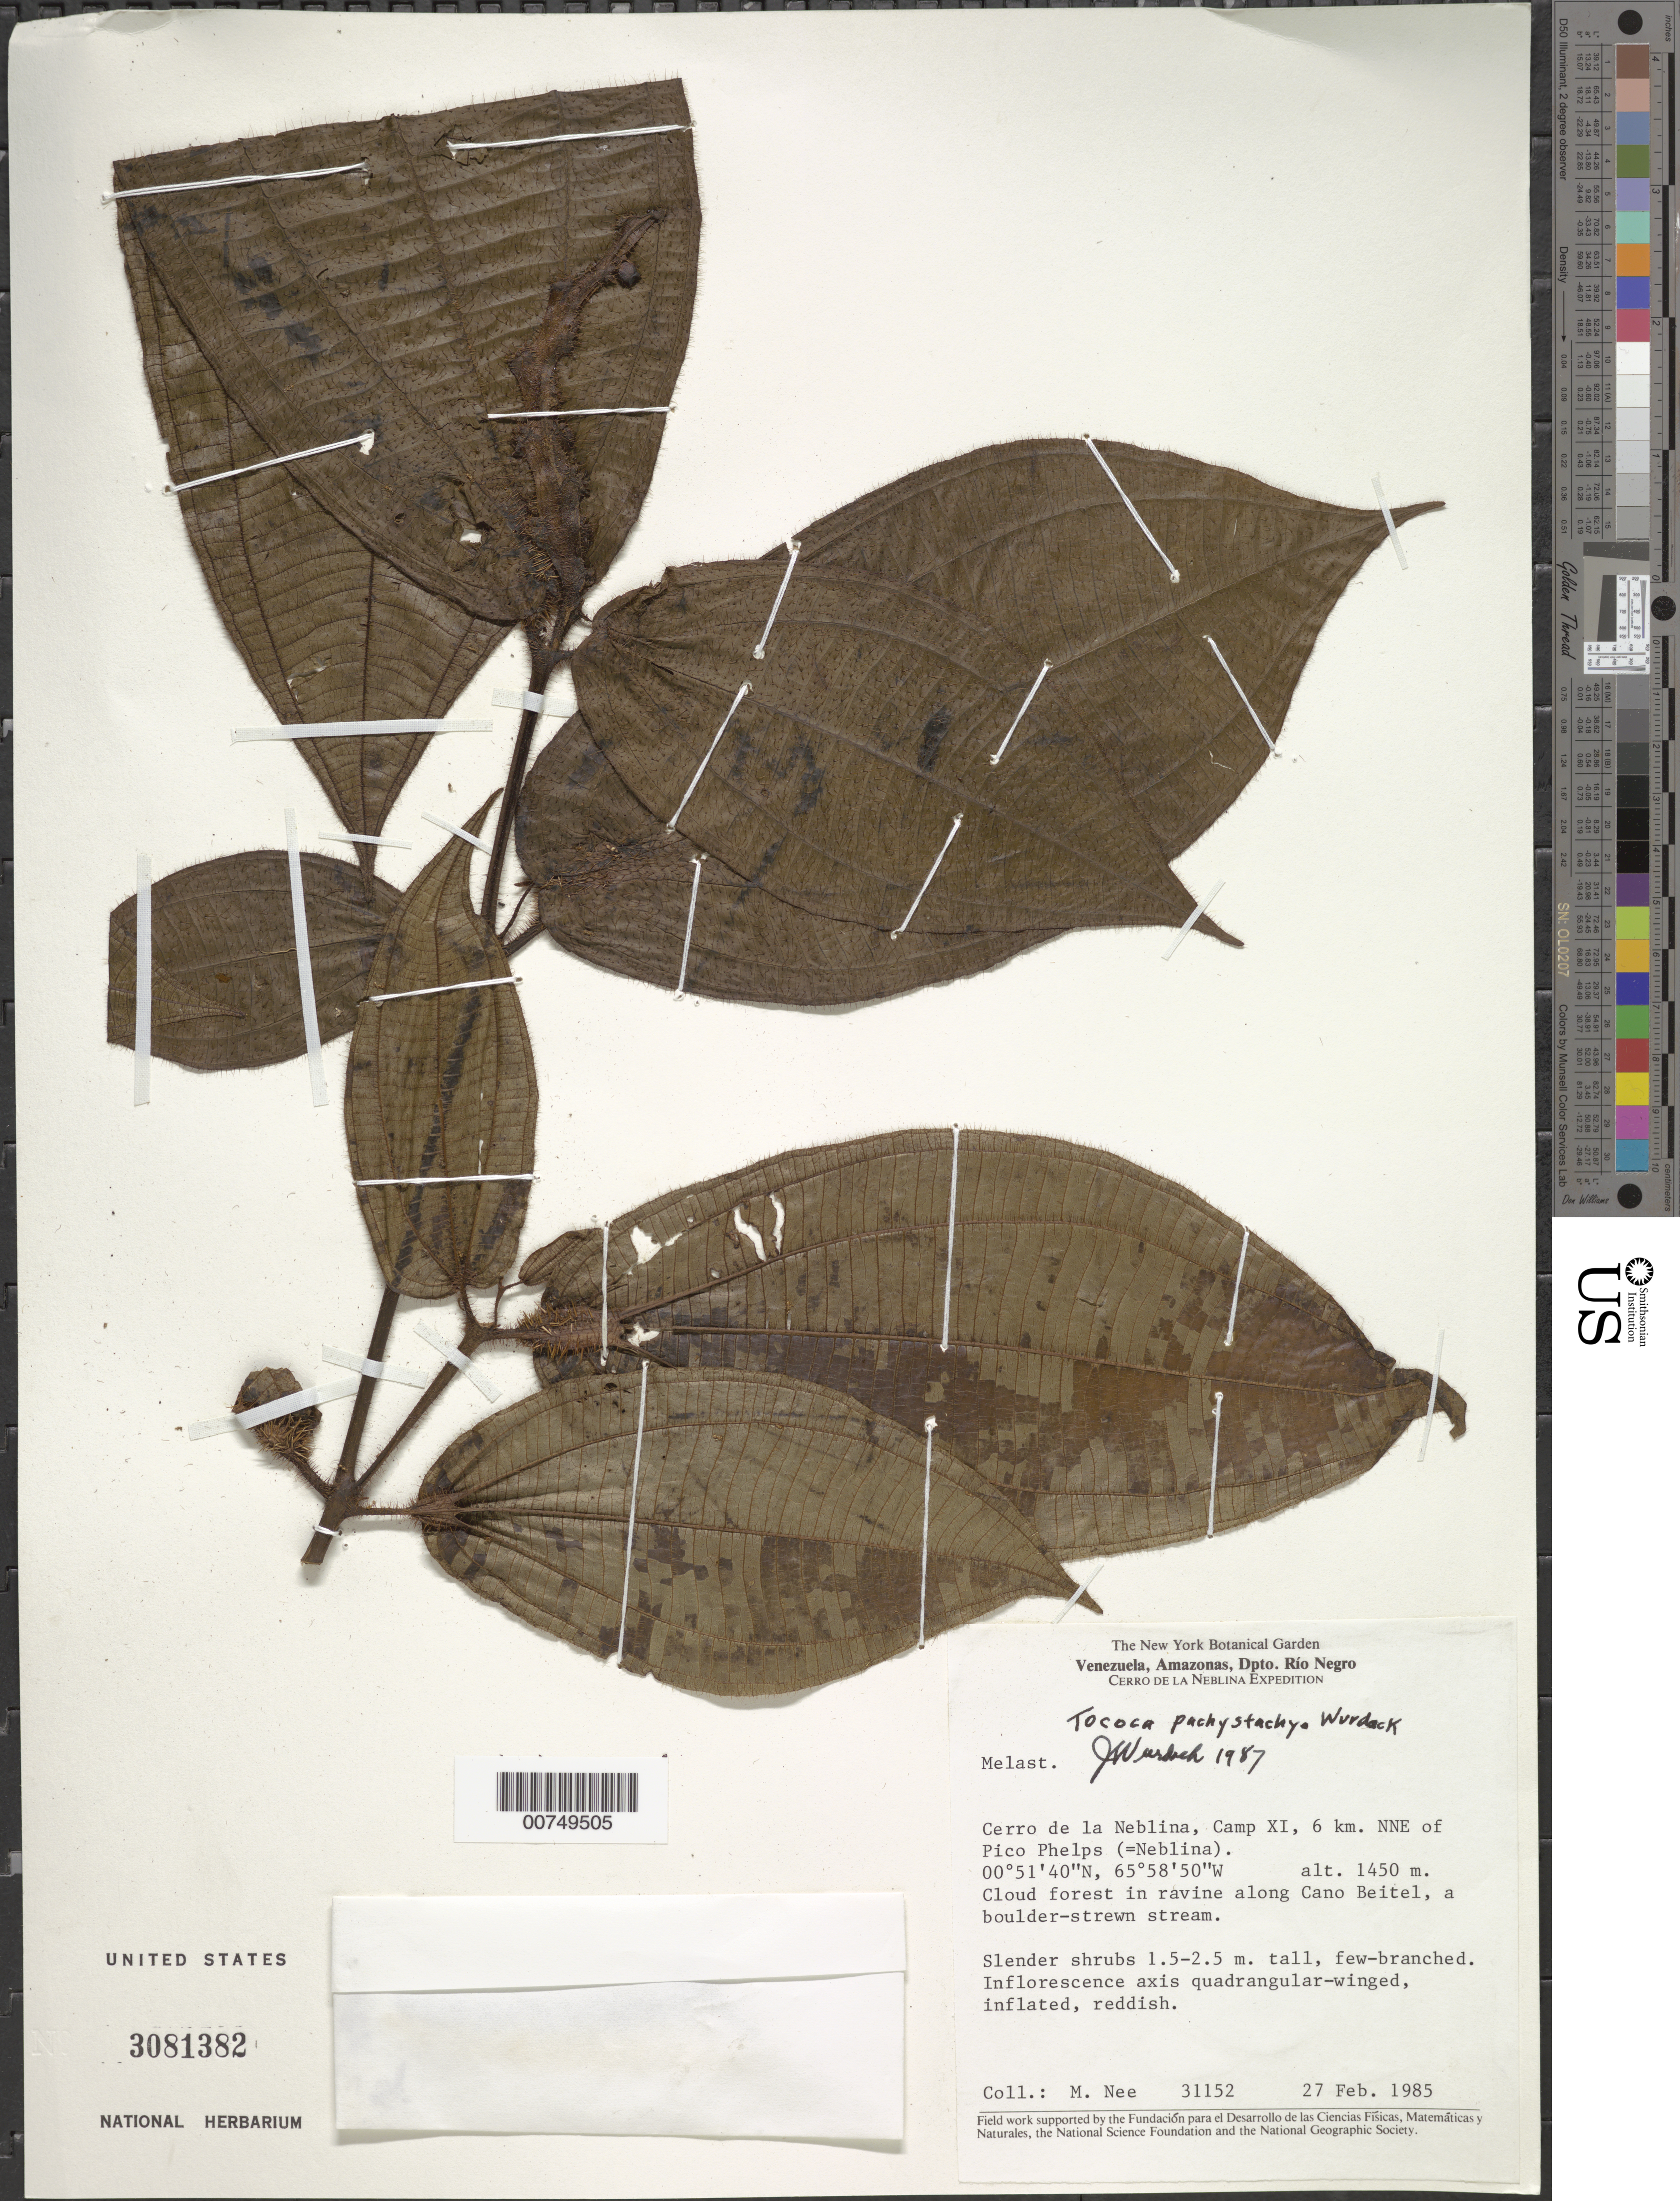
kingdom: Plantae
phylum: Tracheophyta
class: Magnoliopsida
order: Myrtales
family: Melastomataceae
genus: Tococa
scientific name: Tococa pachystachya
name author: Wurdack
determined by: Wurdack, John J., (US), US (UNITED STATES)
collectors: M. Nee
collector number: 31152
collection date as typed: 27-Feb-85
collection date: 1985-02-27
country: Venezuela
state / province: Amazonas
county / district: Río Negro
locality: Cerro de la Neblina, Camp XI, 6 km NNE of Pico Phelps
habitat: Cloud forest in ravine along Cano Beitel, a boulder-strewn stream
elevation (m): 1450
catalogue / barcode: US 3081382